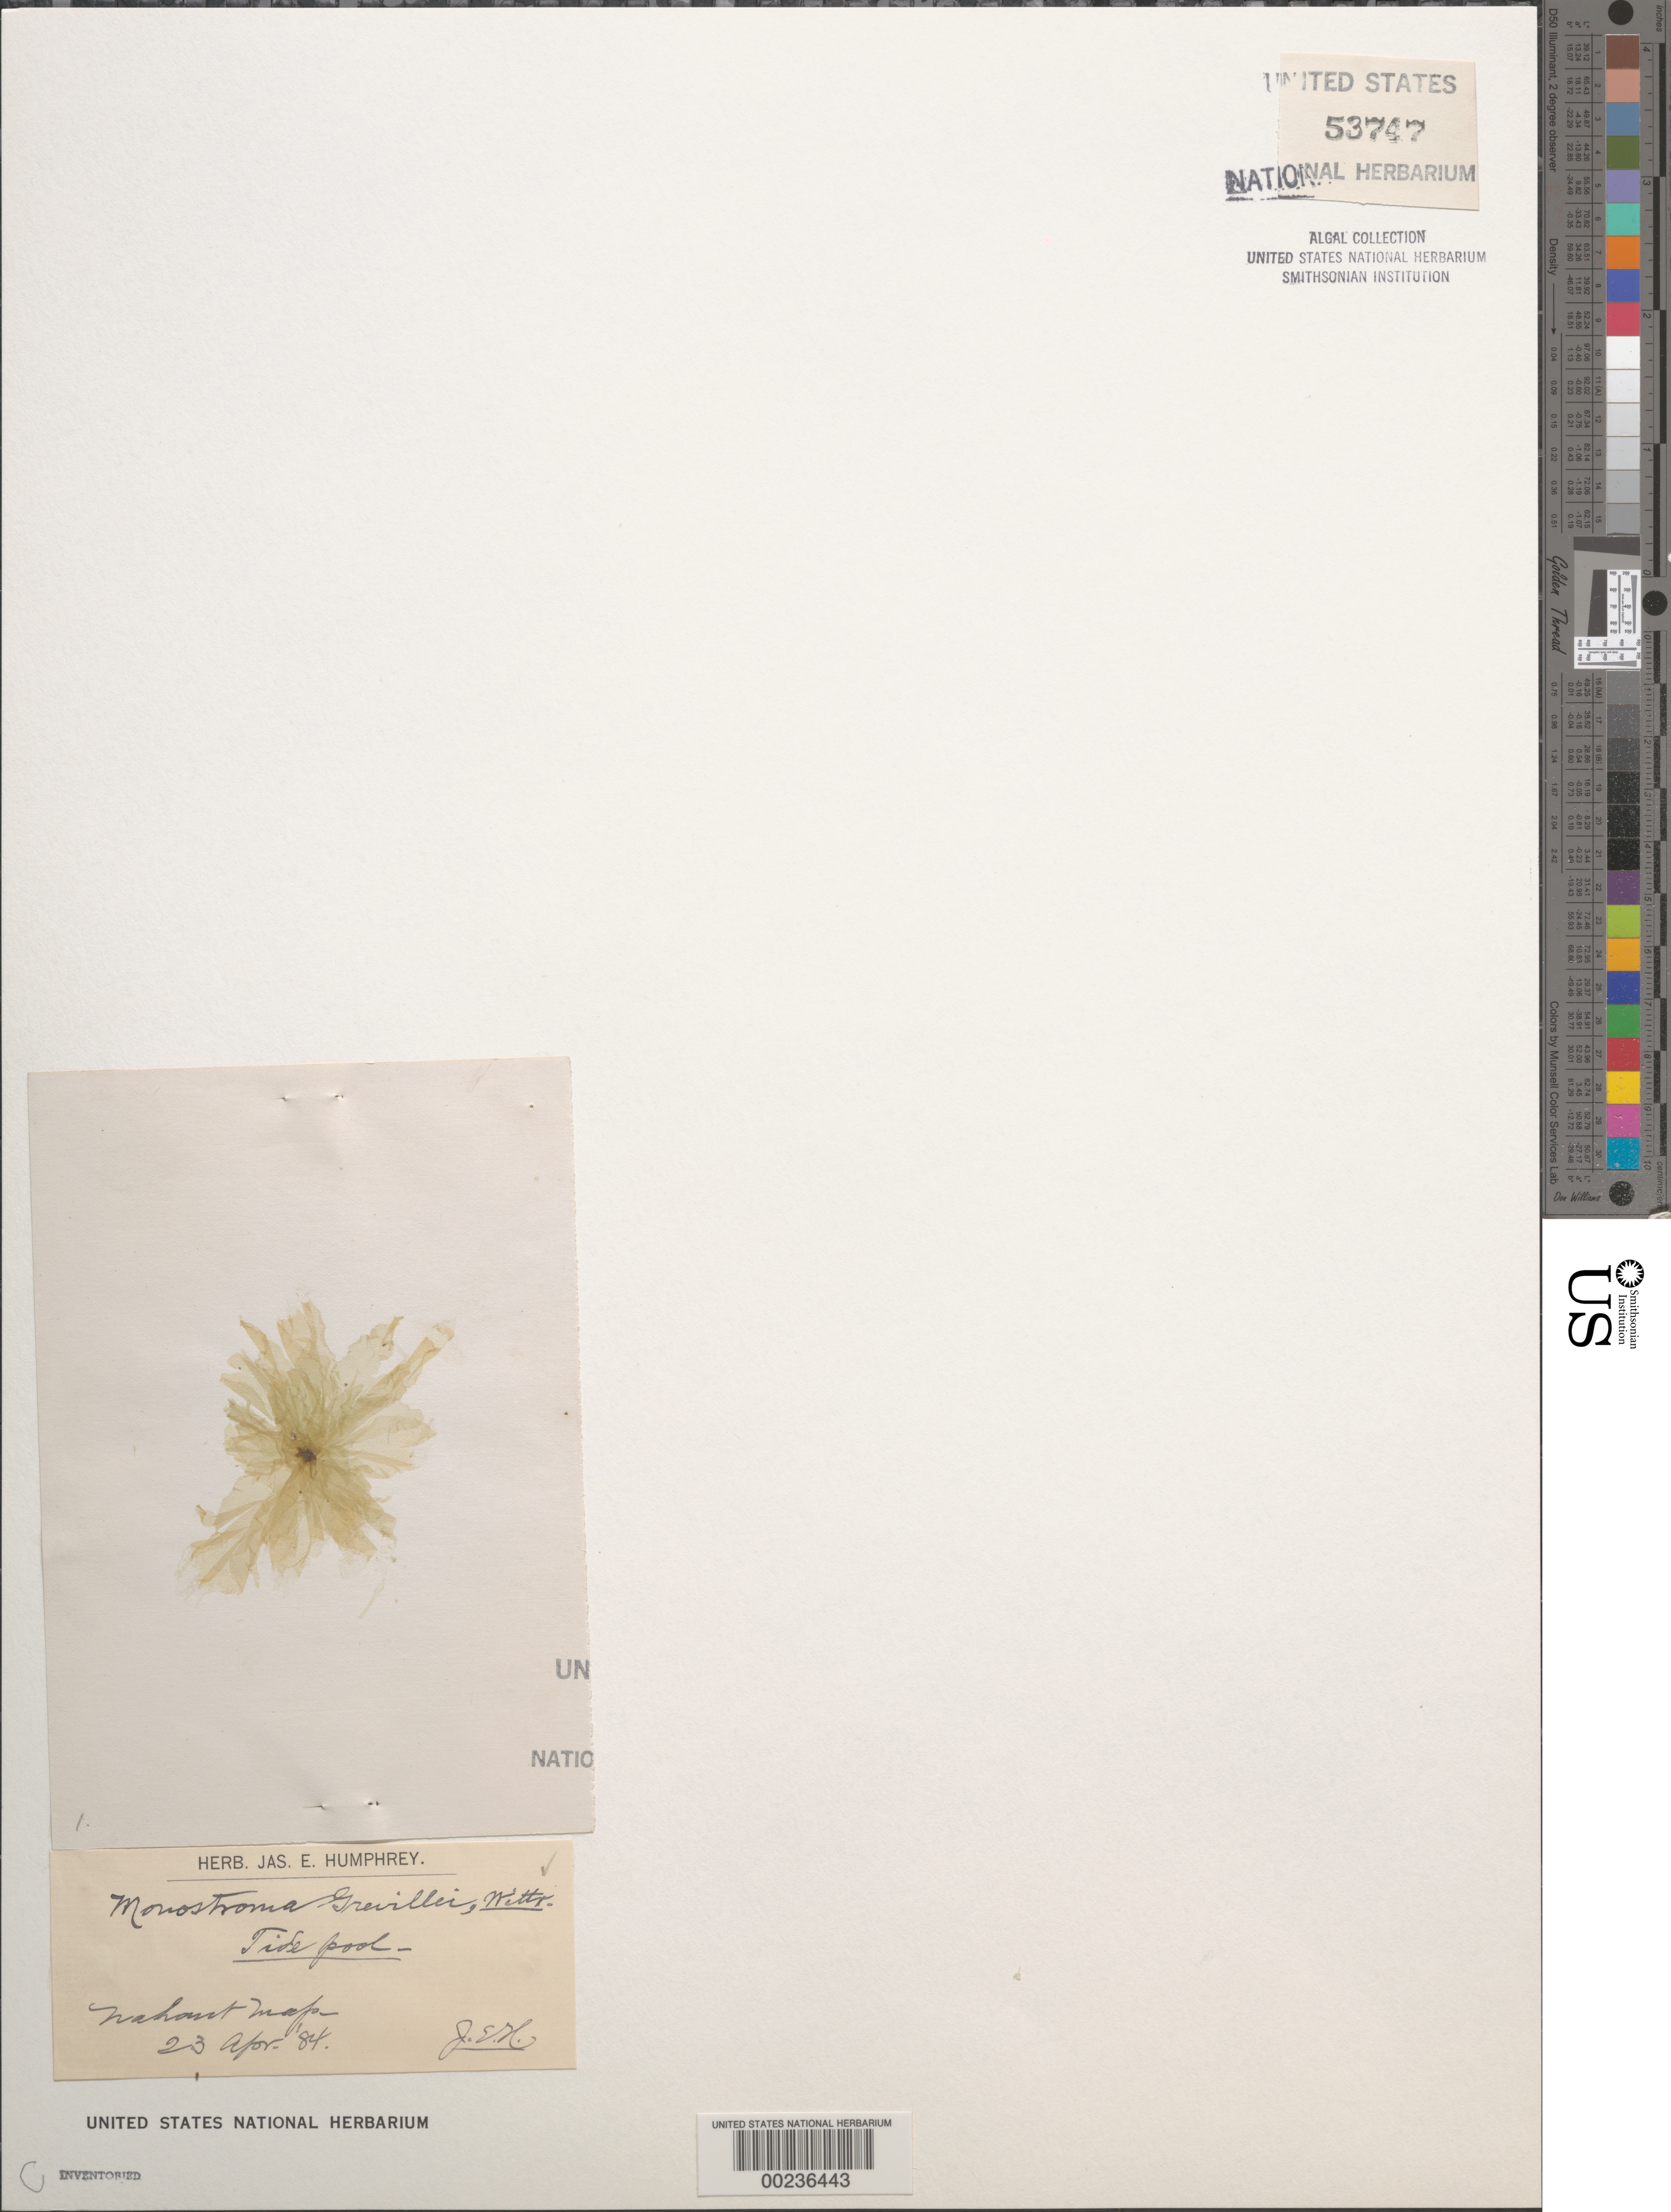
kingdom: Plantae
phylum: Chlorophyta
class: Ulvophyceae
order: Ulvales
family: Monostromataceae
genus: Monostroma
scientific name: Monostroma grevillei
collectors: J. Humphrey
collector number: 1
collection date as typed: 23 Apr 1884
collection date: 1884-04-23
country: United States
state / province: Massachusetts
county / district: Essex County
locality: Nahant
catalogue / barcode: US 53747